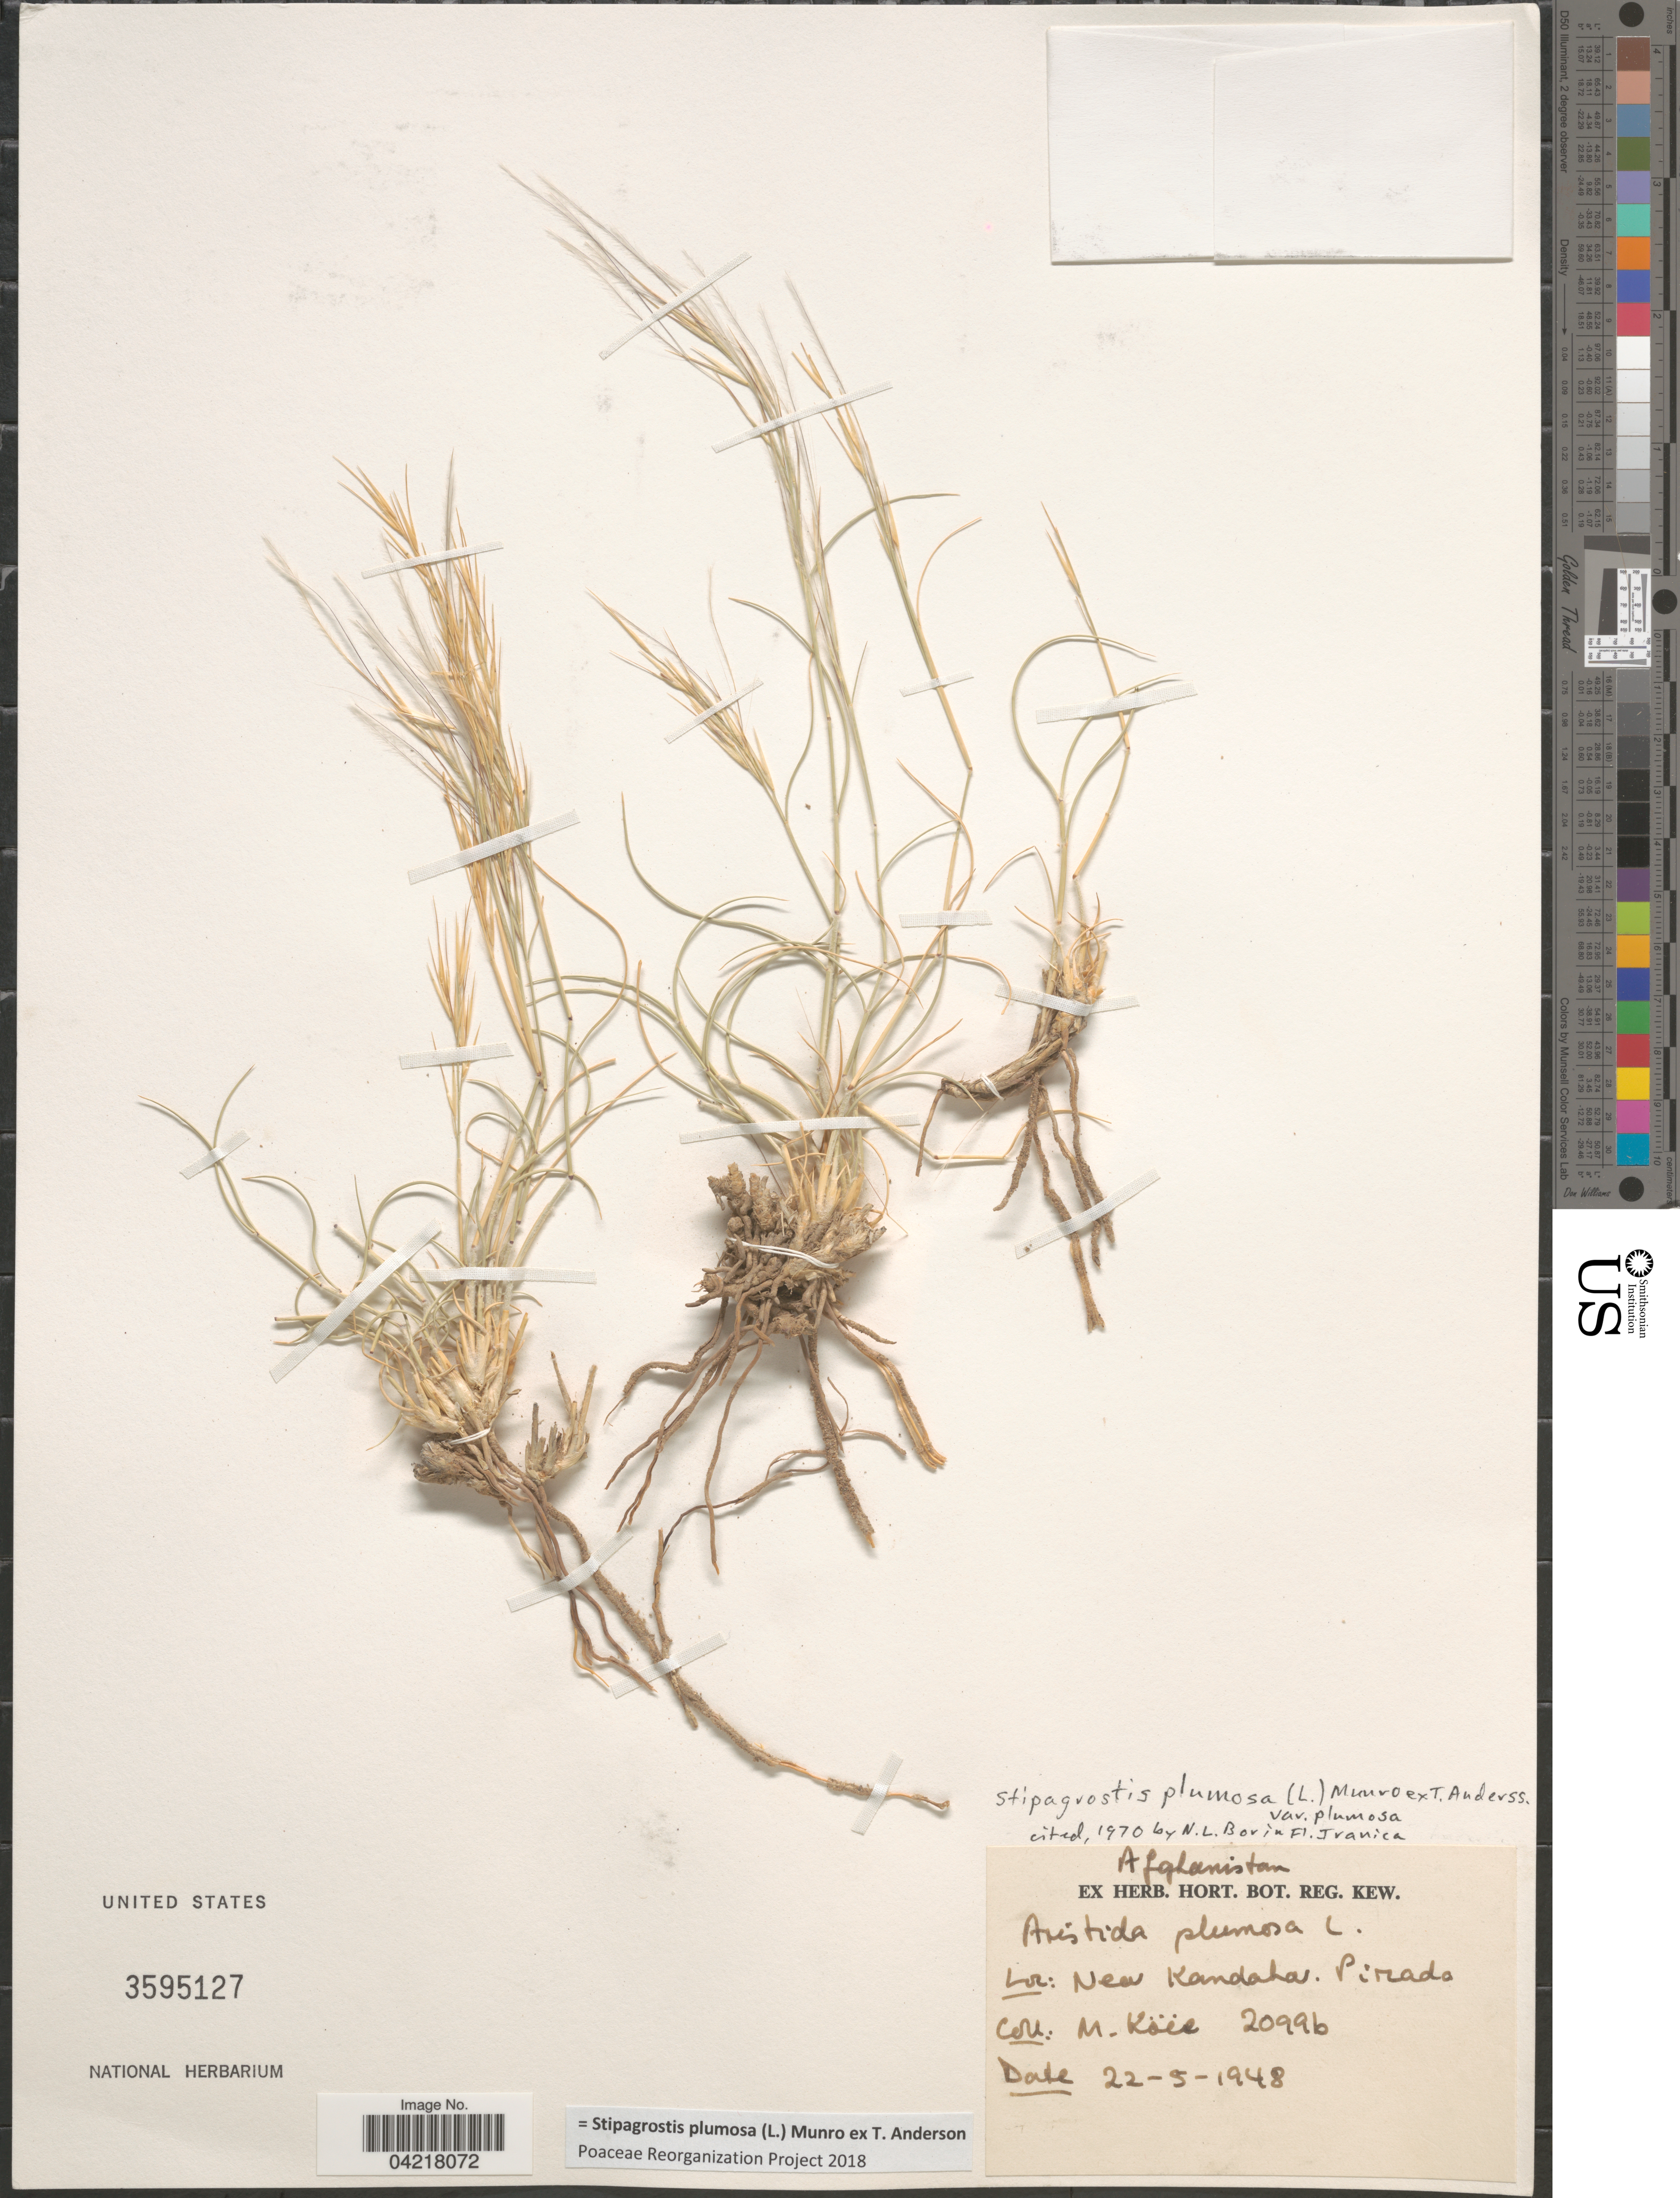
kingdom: Plantae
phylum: Tracheophyta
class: Liliopsida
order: Poales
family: Poaceae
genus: Stipagrostis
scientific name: Stipagrostis plumosa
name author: (L.) Munro ex T. Anderson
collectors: M. Köis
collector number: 2099b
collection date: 1948-05-22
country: Afghanistan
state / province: Kandahar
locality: Near Kandahar. Pirado.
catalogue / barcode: US 3595127